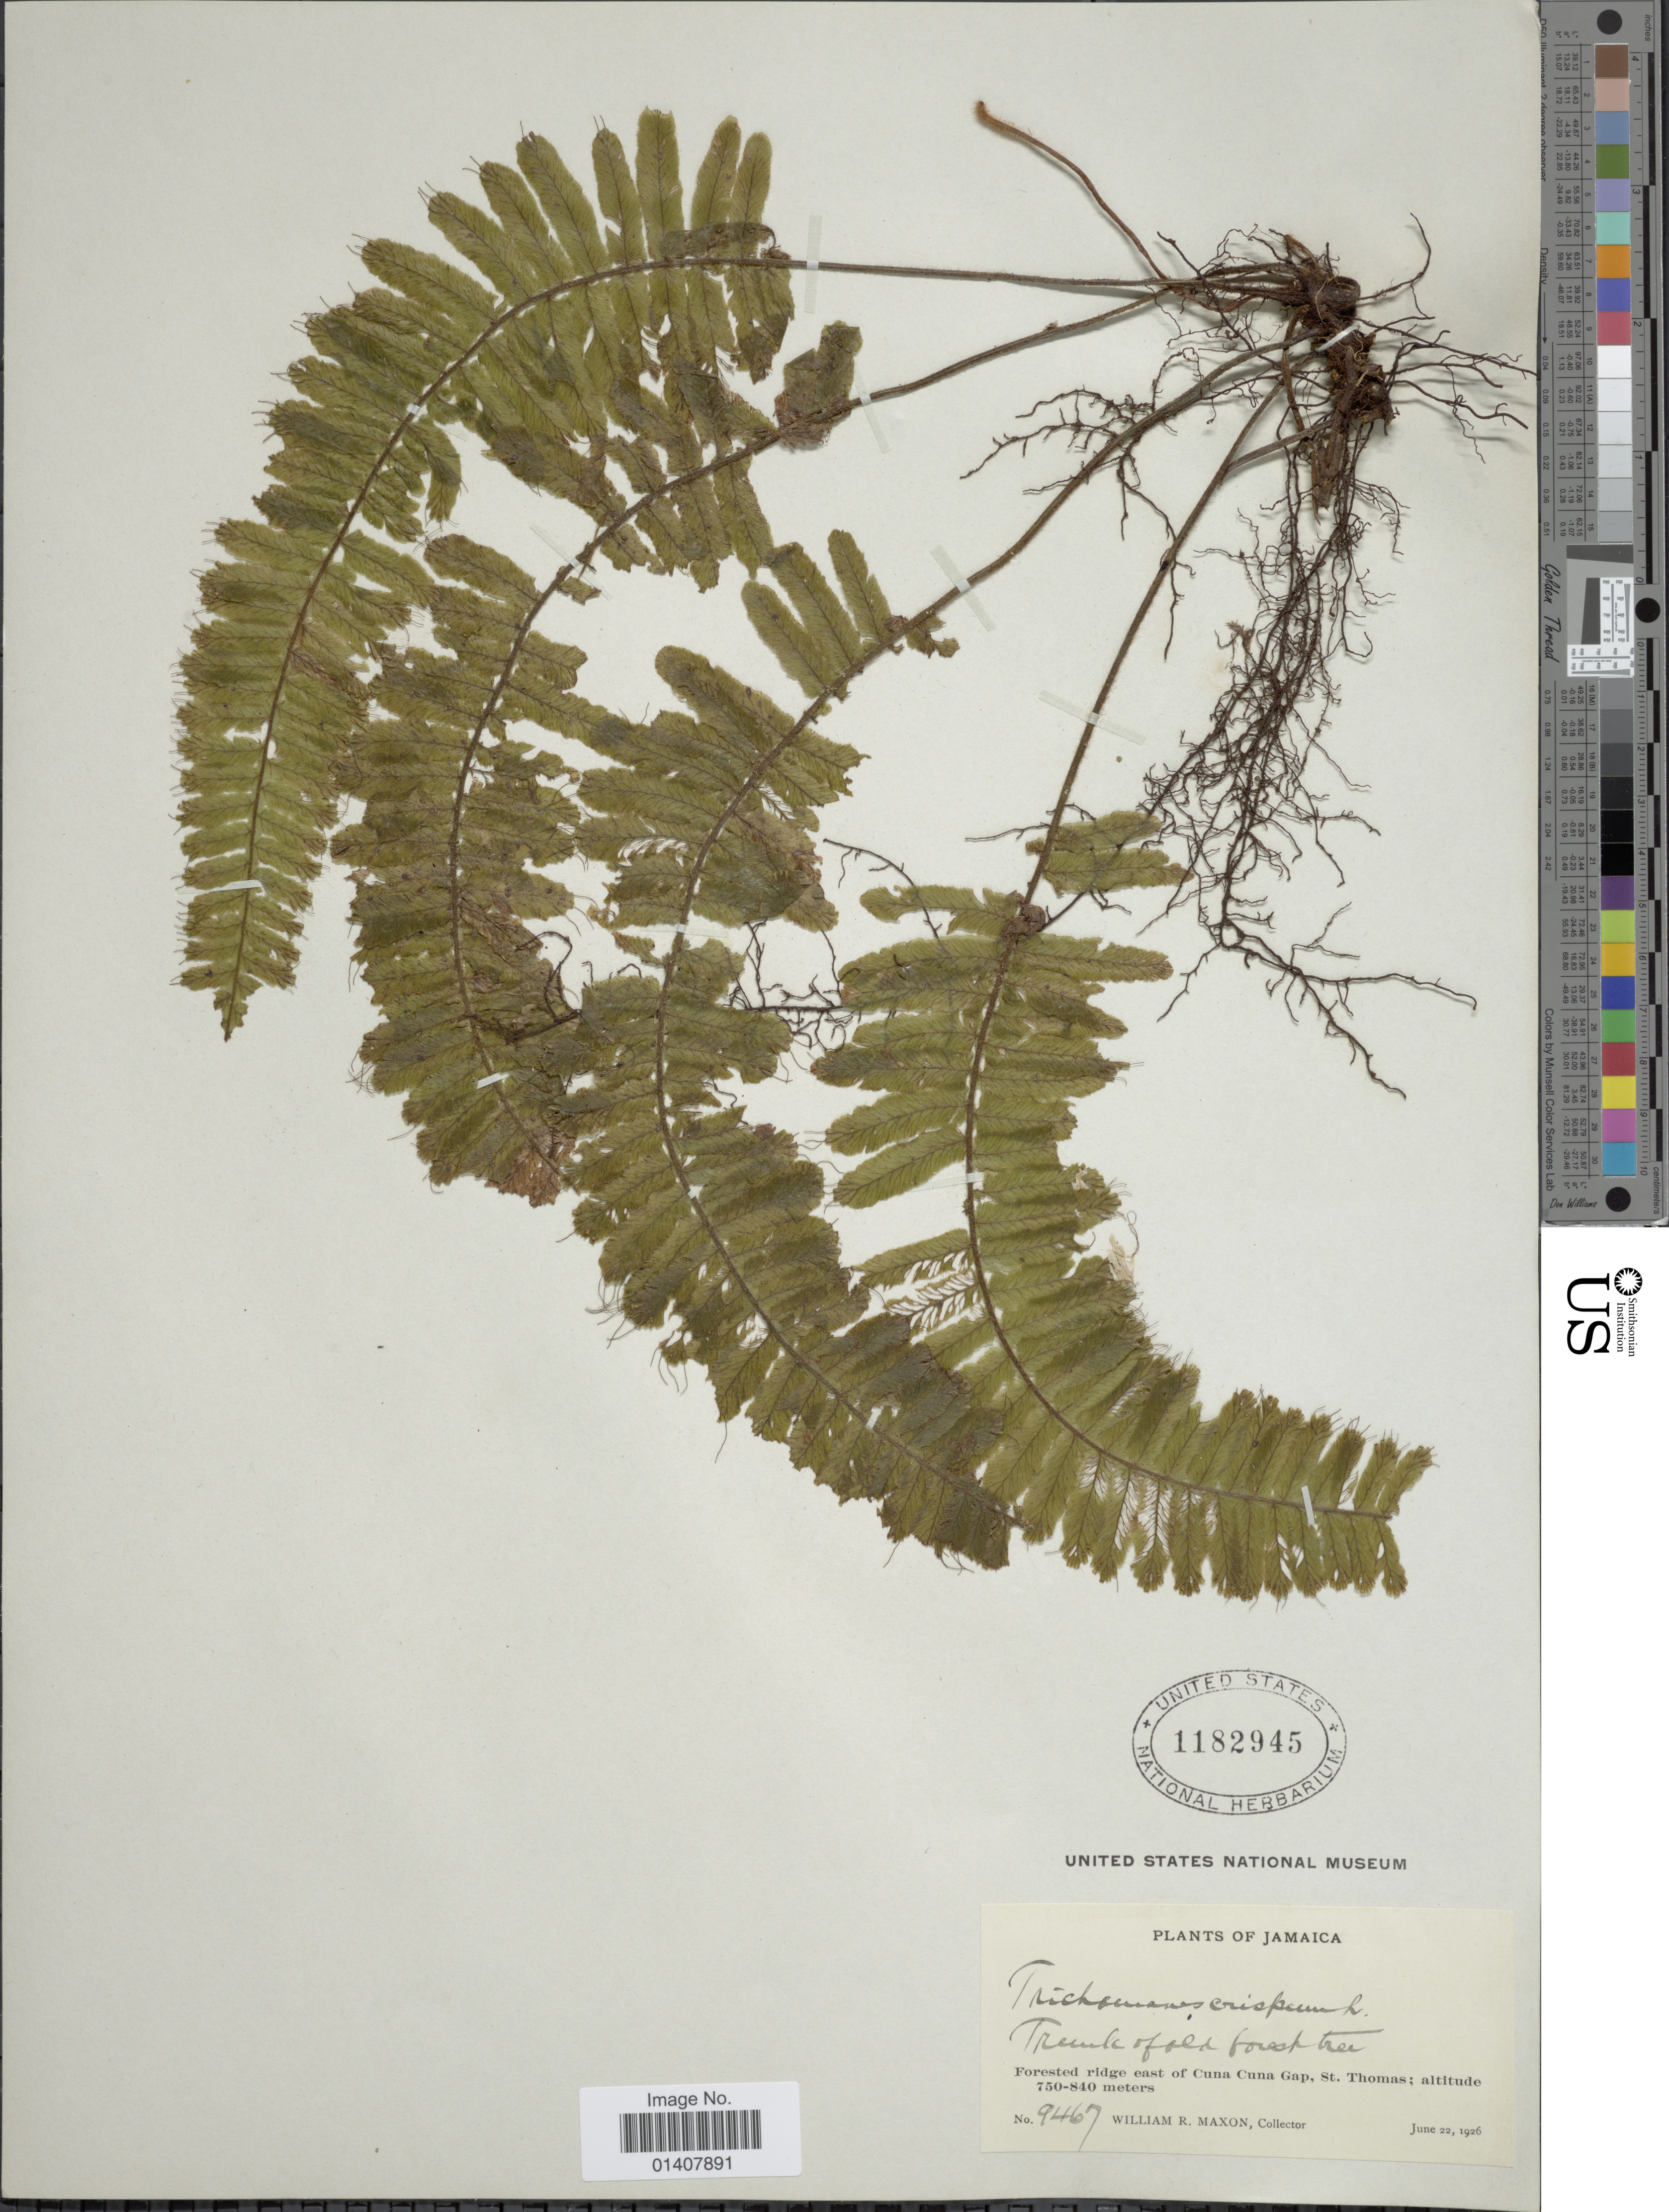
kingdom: Plantae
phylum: Tracheophyta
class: Polypodiopsida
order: Hymenophyllales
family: Hymenophyllaceae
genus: Trichomanes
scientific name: Trichomanes crispum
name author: L.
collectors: W. R. Maxon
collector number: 9467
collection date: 1926-06-22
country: Jamaica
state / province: Saint Thomas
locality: Forested ridge east of Cuna Cuna Gap, St. Thomas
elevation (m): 750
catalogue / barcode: US 1182945